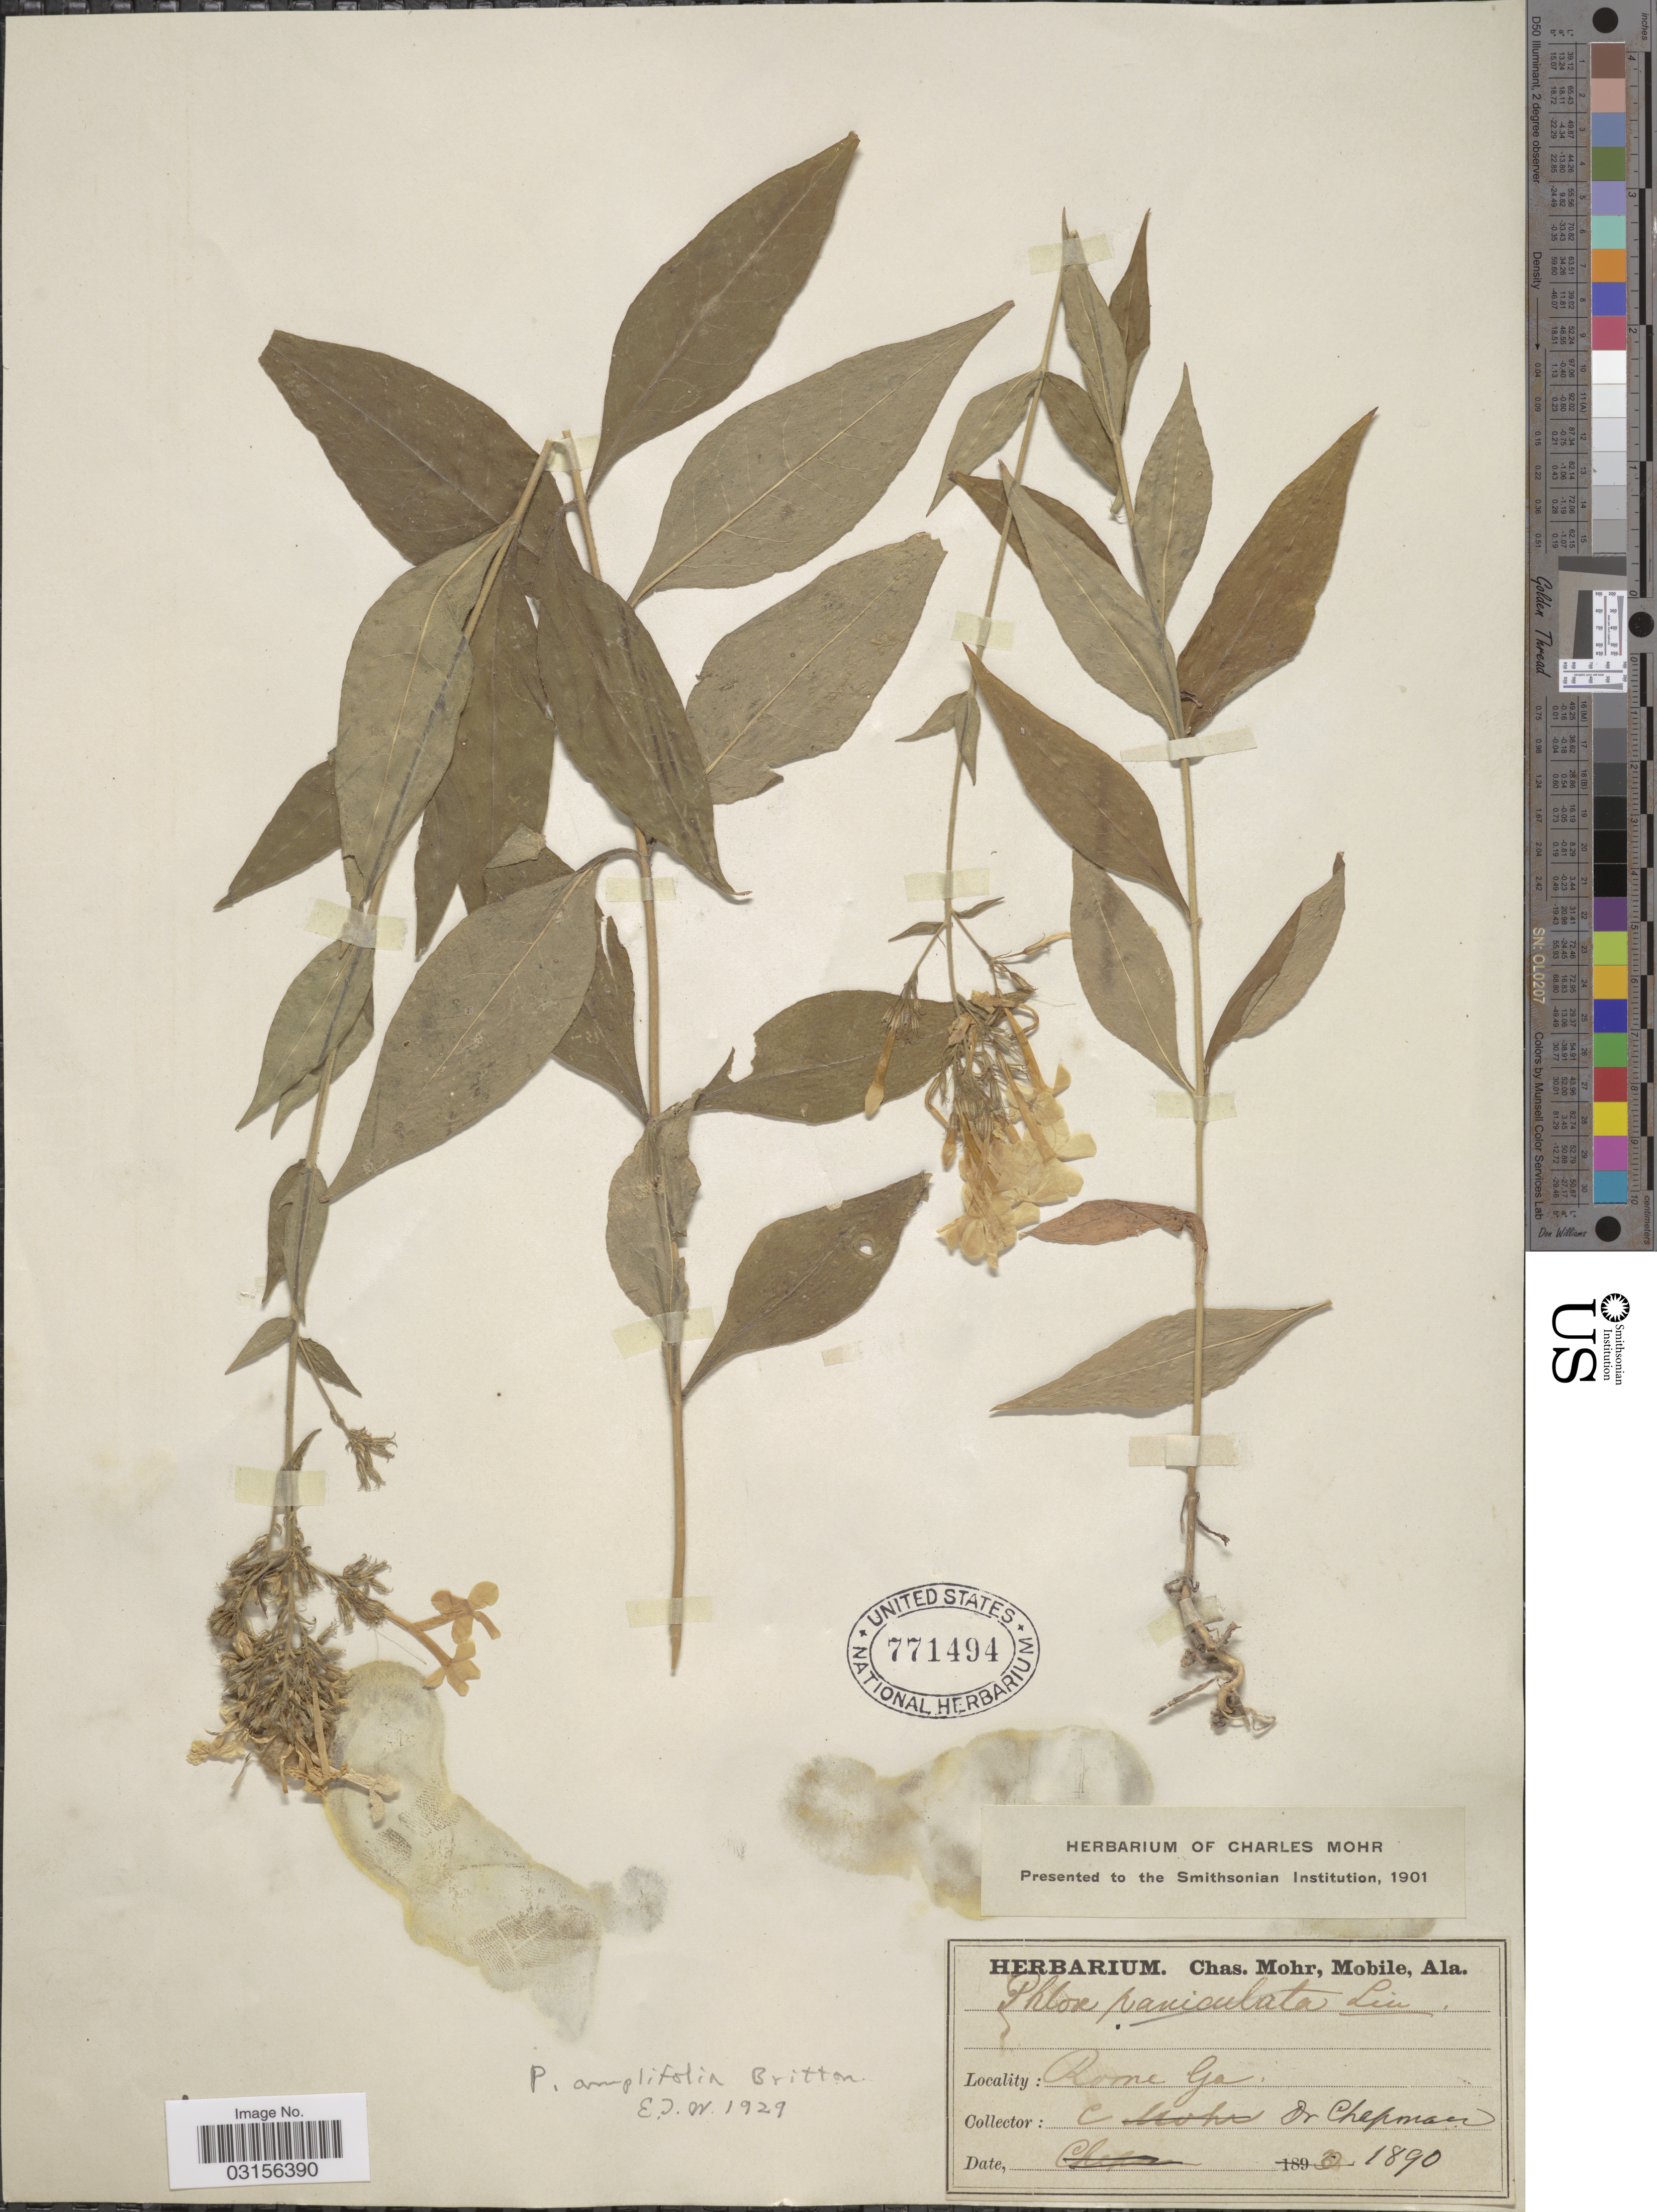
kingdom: Plantae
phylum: Tracheophyta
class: Magnoliopsida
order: Ericales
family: Polemoniaceae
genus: Phlox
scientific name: Phlox amplifolia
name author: Britton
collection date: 1890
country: United States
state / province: Georgia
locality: Rome Ga.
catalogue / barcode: US 771494